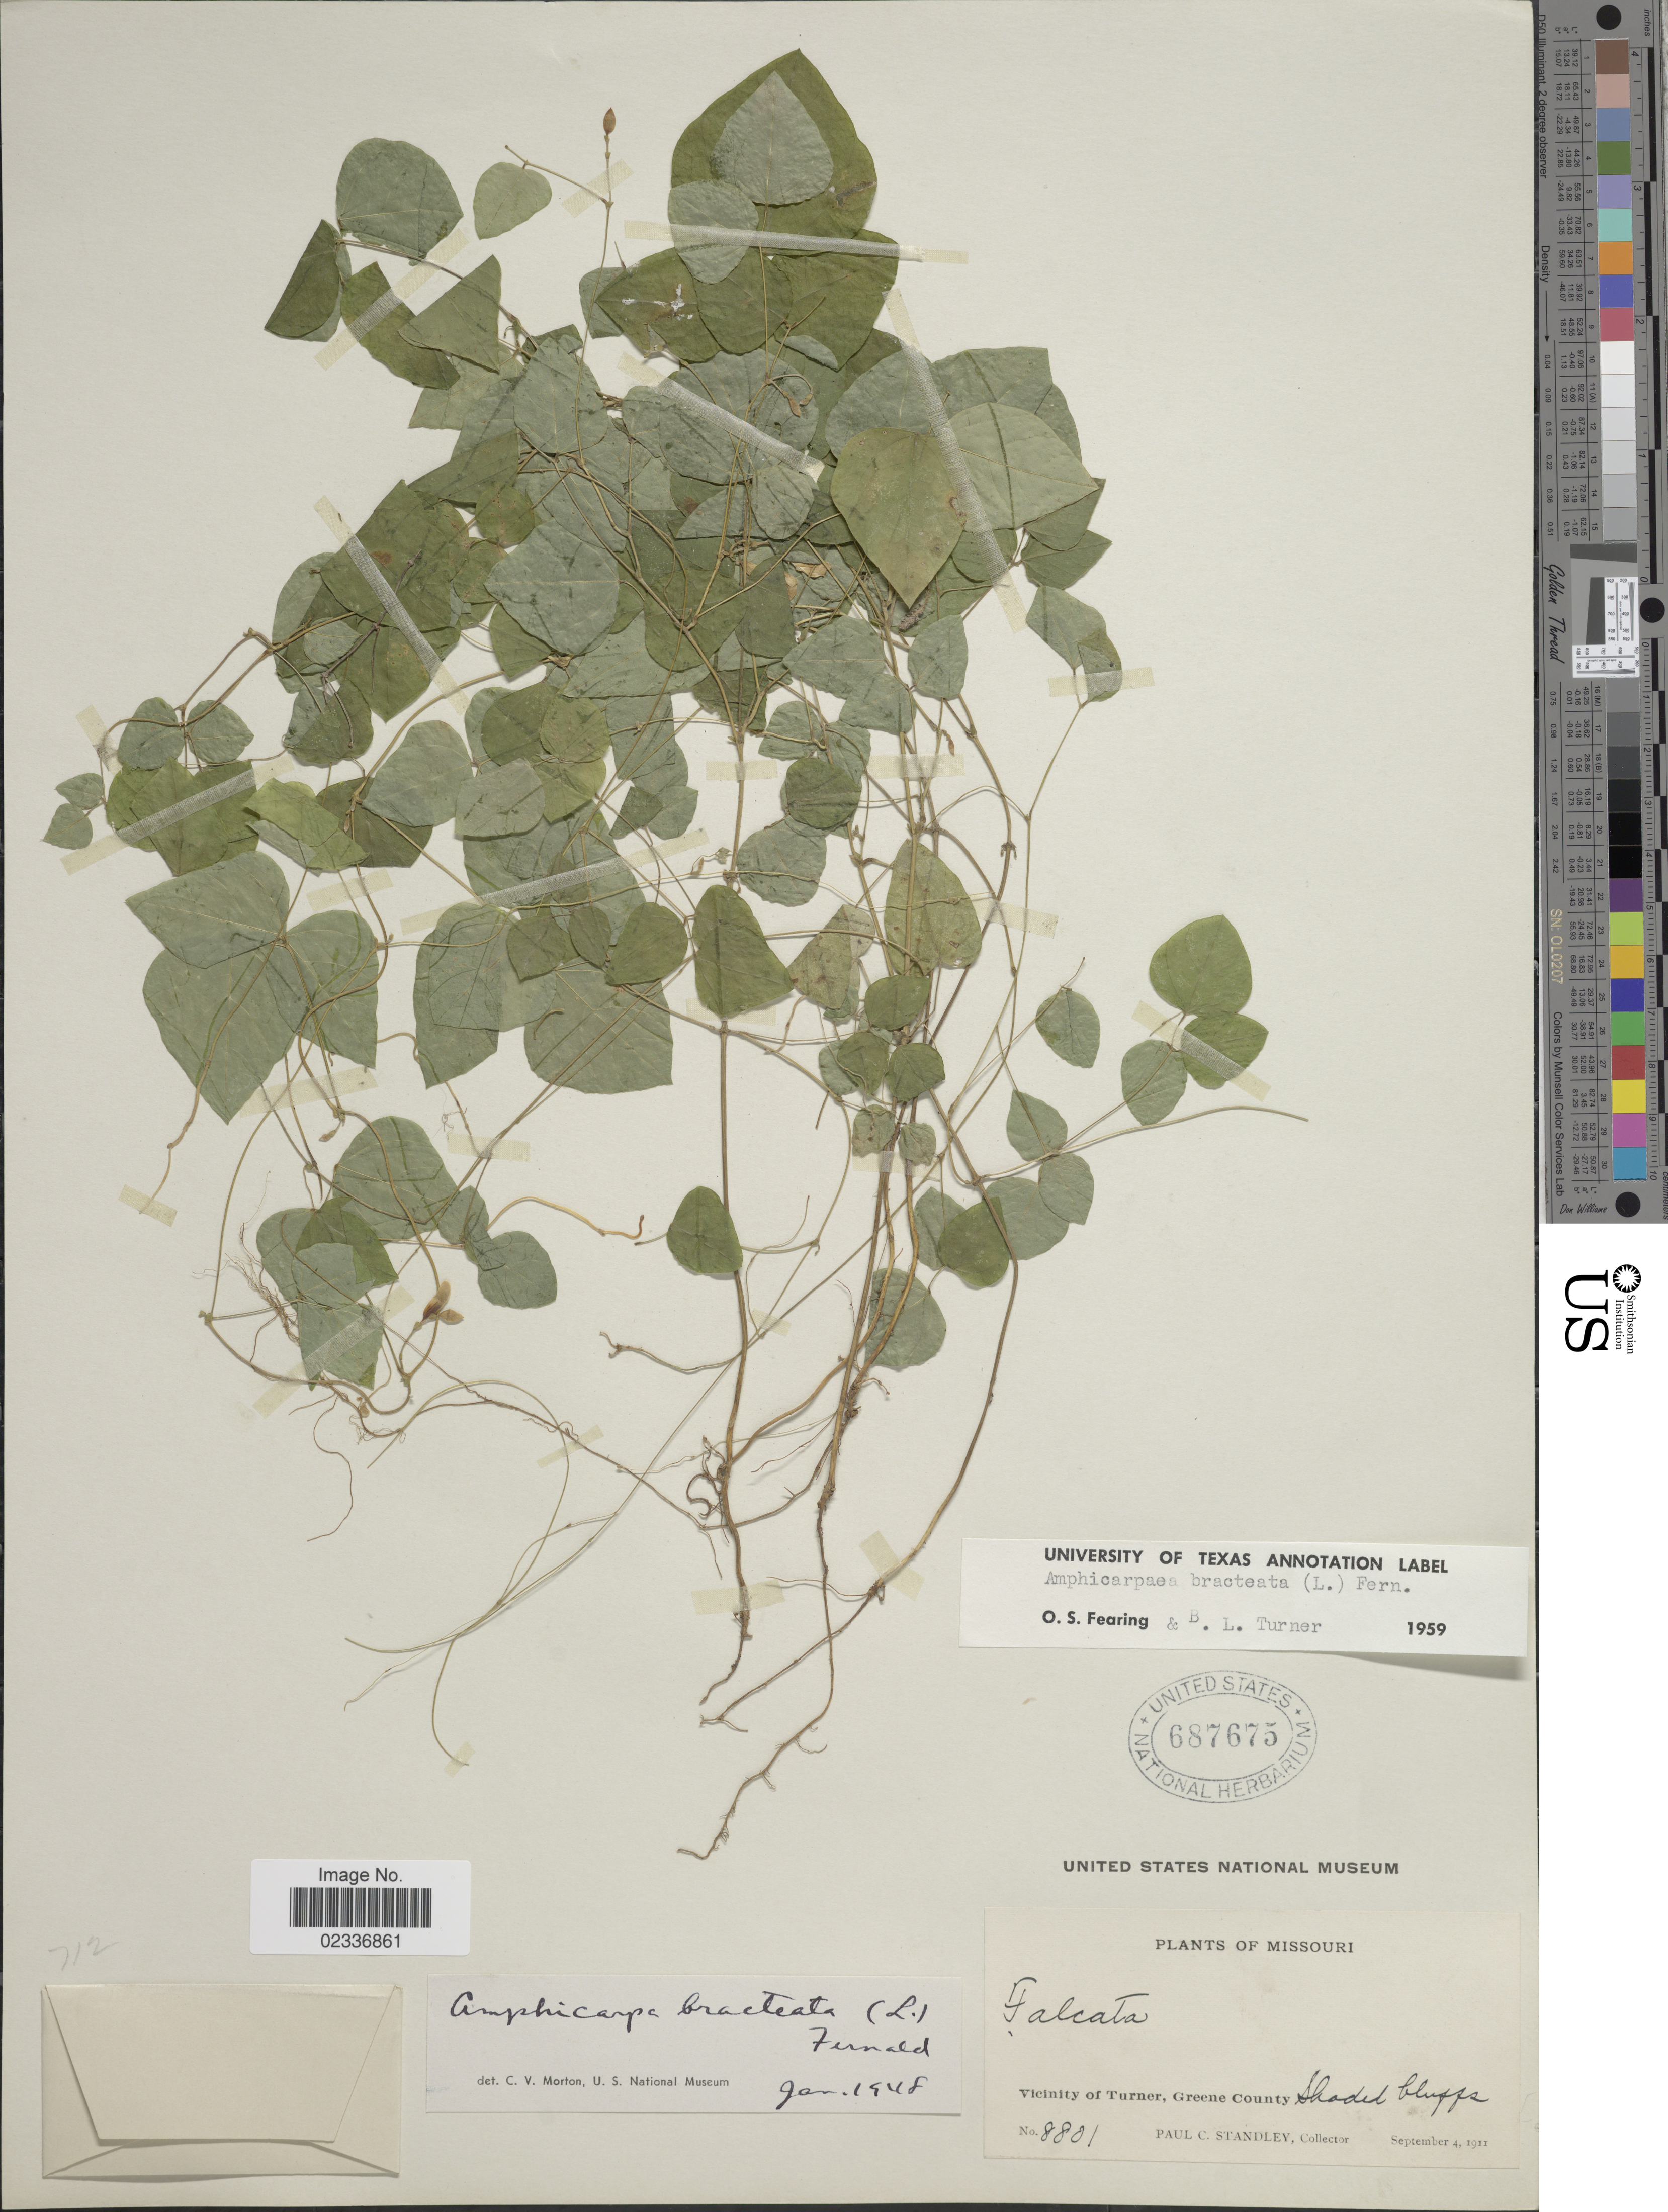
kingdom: Plantae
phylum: Tracheophyta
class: Magnoliopsida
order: Fabales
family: Fabaceae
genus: Amphicarpaea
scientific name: Amphicarpaea bracteata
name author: (L.) Fernald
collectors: P. C. Standley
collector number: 8801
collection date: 1911-09-04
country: United States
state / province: Missouri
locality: Vicinity of Turner, greene County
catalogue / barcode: US 687675